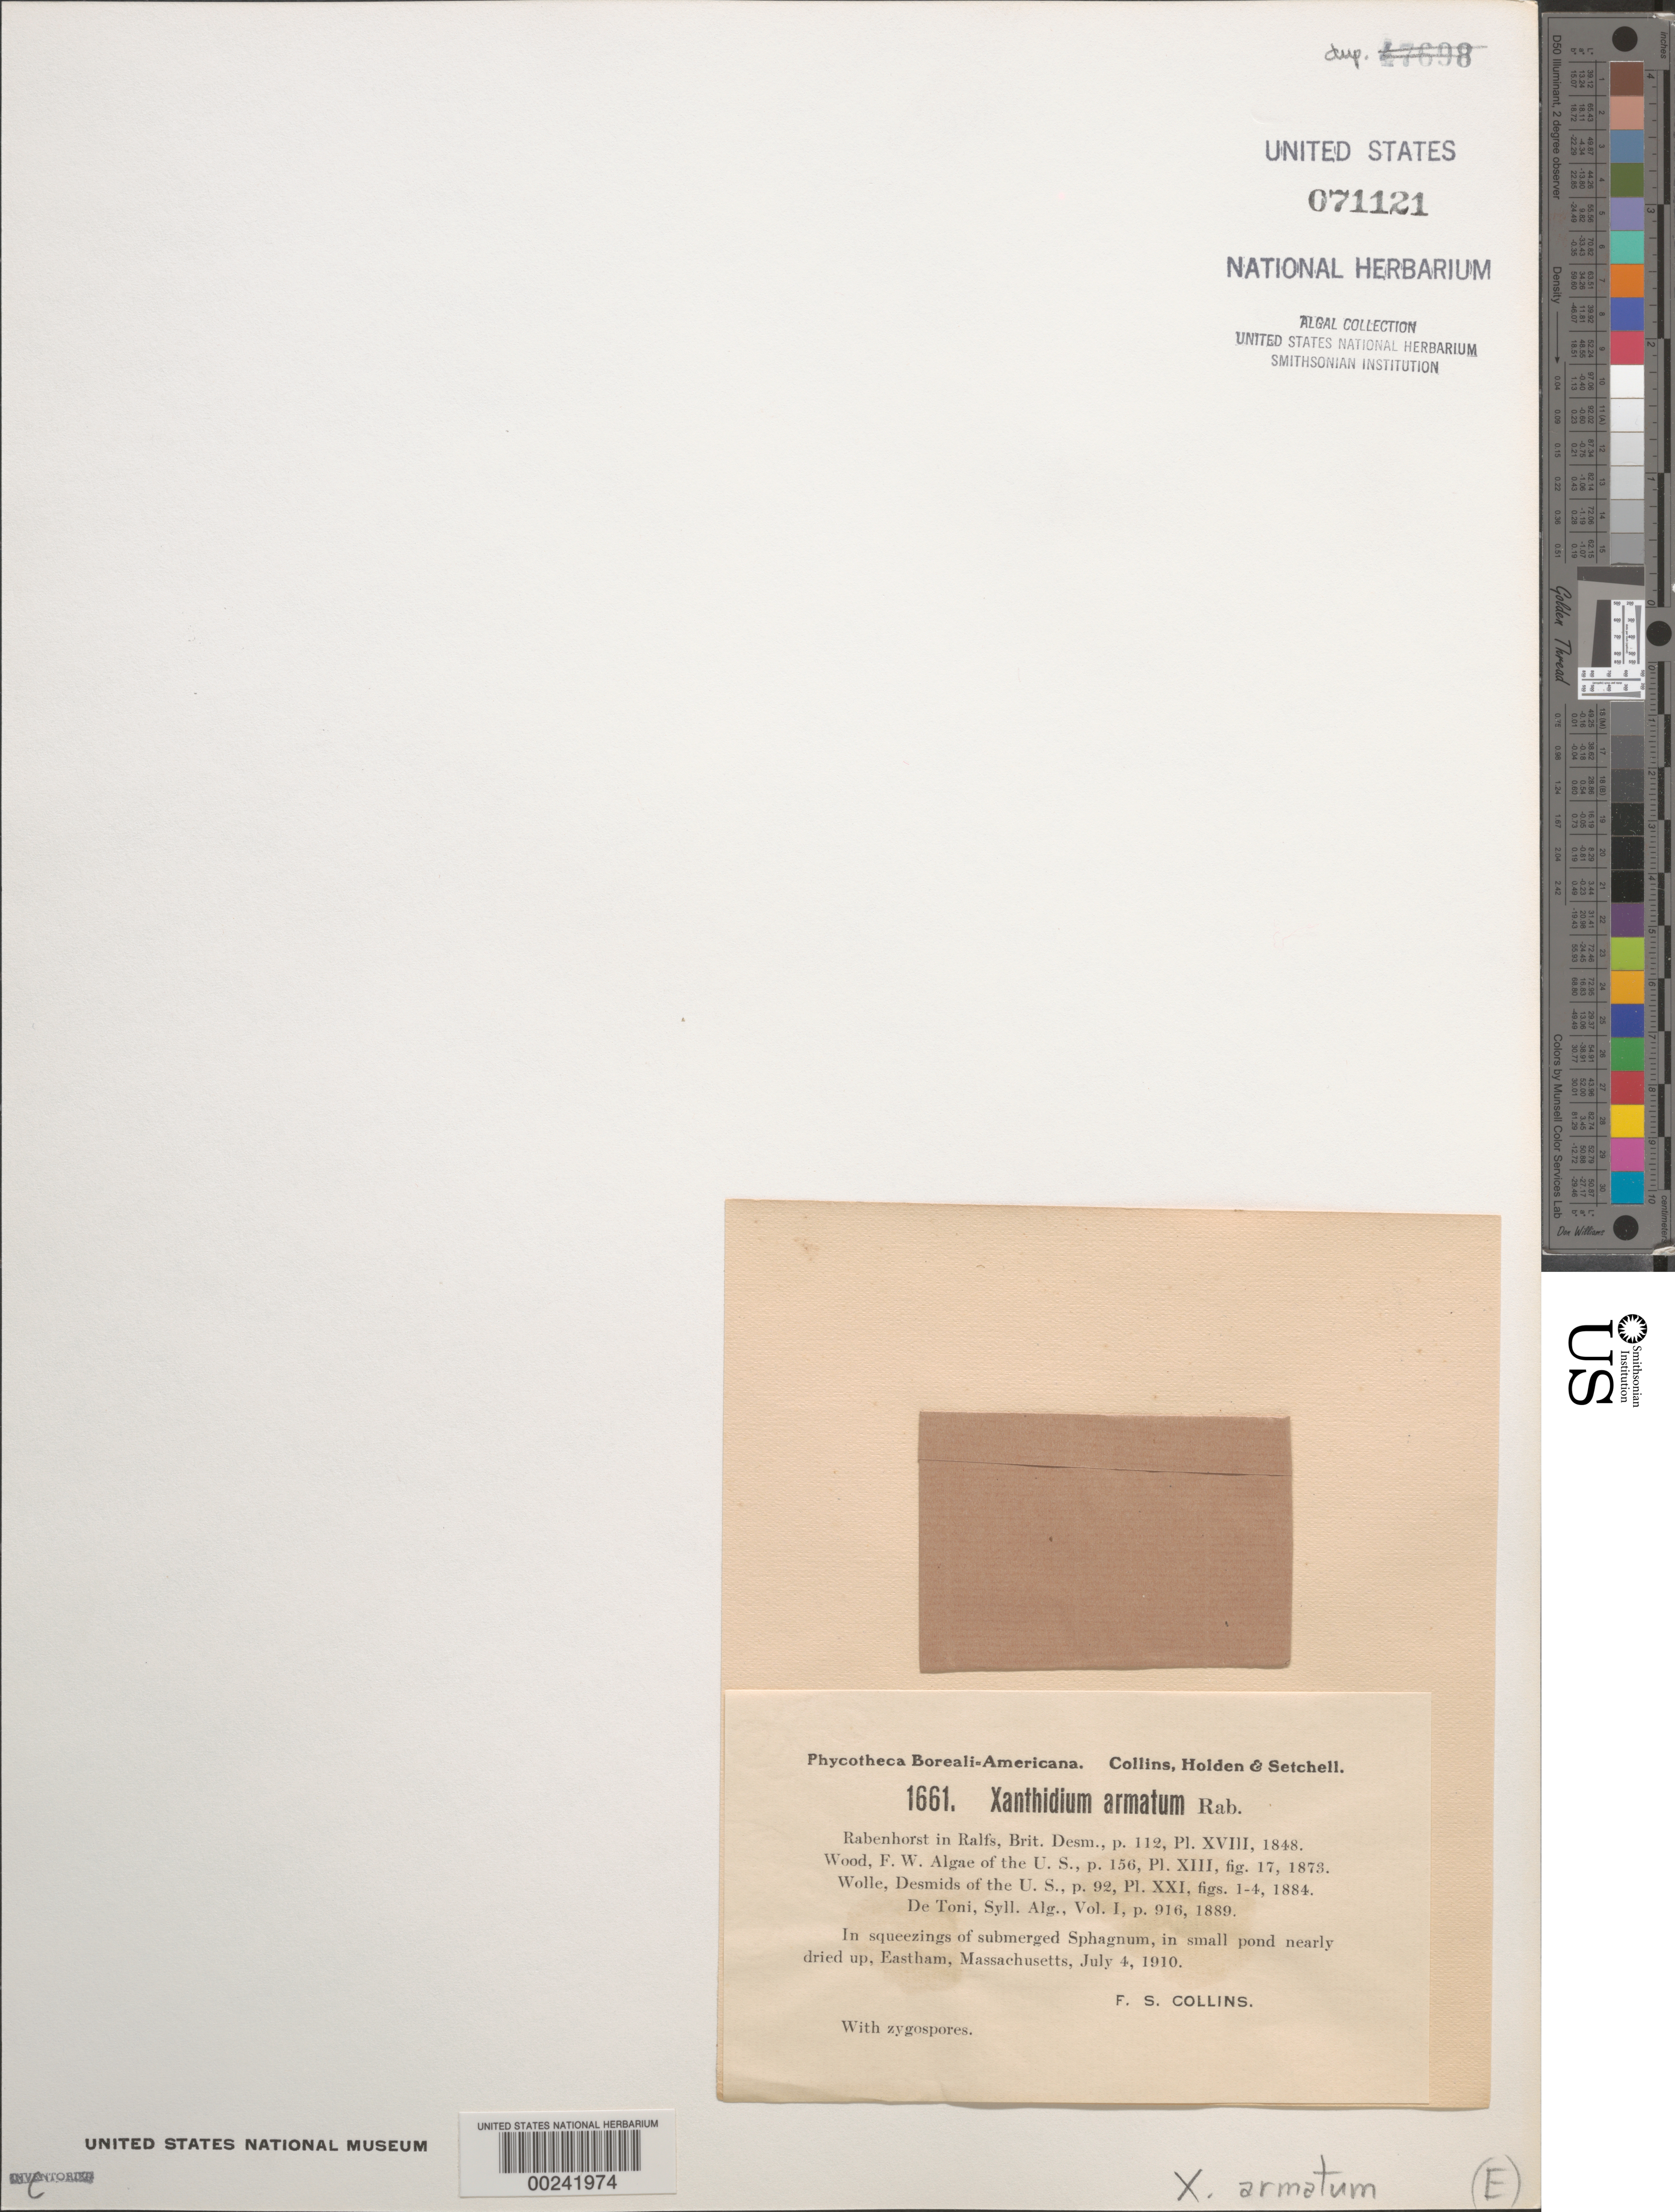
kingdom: Plantae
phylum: Charophyta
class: Zygnematophyceae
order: Zygnematales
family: Desmidiaceae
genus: Xanthidium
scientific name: Xanthidium armatum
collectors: F. Collins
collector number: PB-A 1661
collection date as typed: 04 Jul 1910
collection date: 1910-07-04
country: United States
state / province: Massachusetts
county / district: Barnstable County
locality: Eastham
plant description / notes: Collins, Holden & Setchell, Phycotheca Boreali-Americana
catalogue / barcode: US 71121